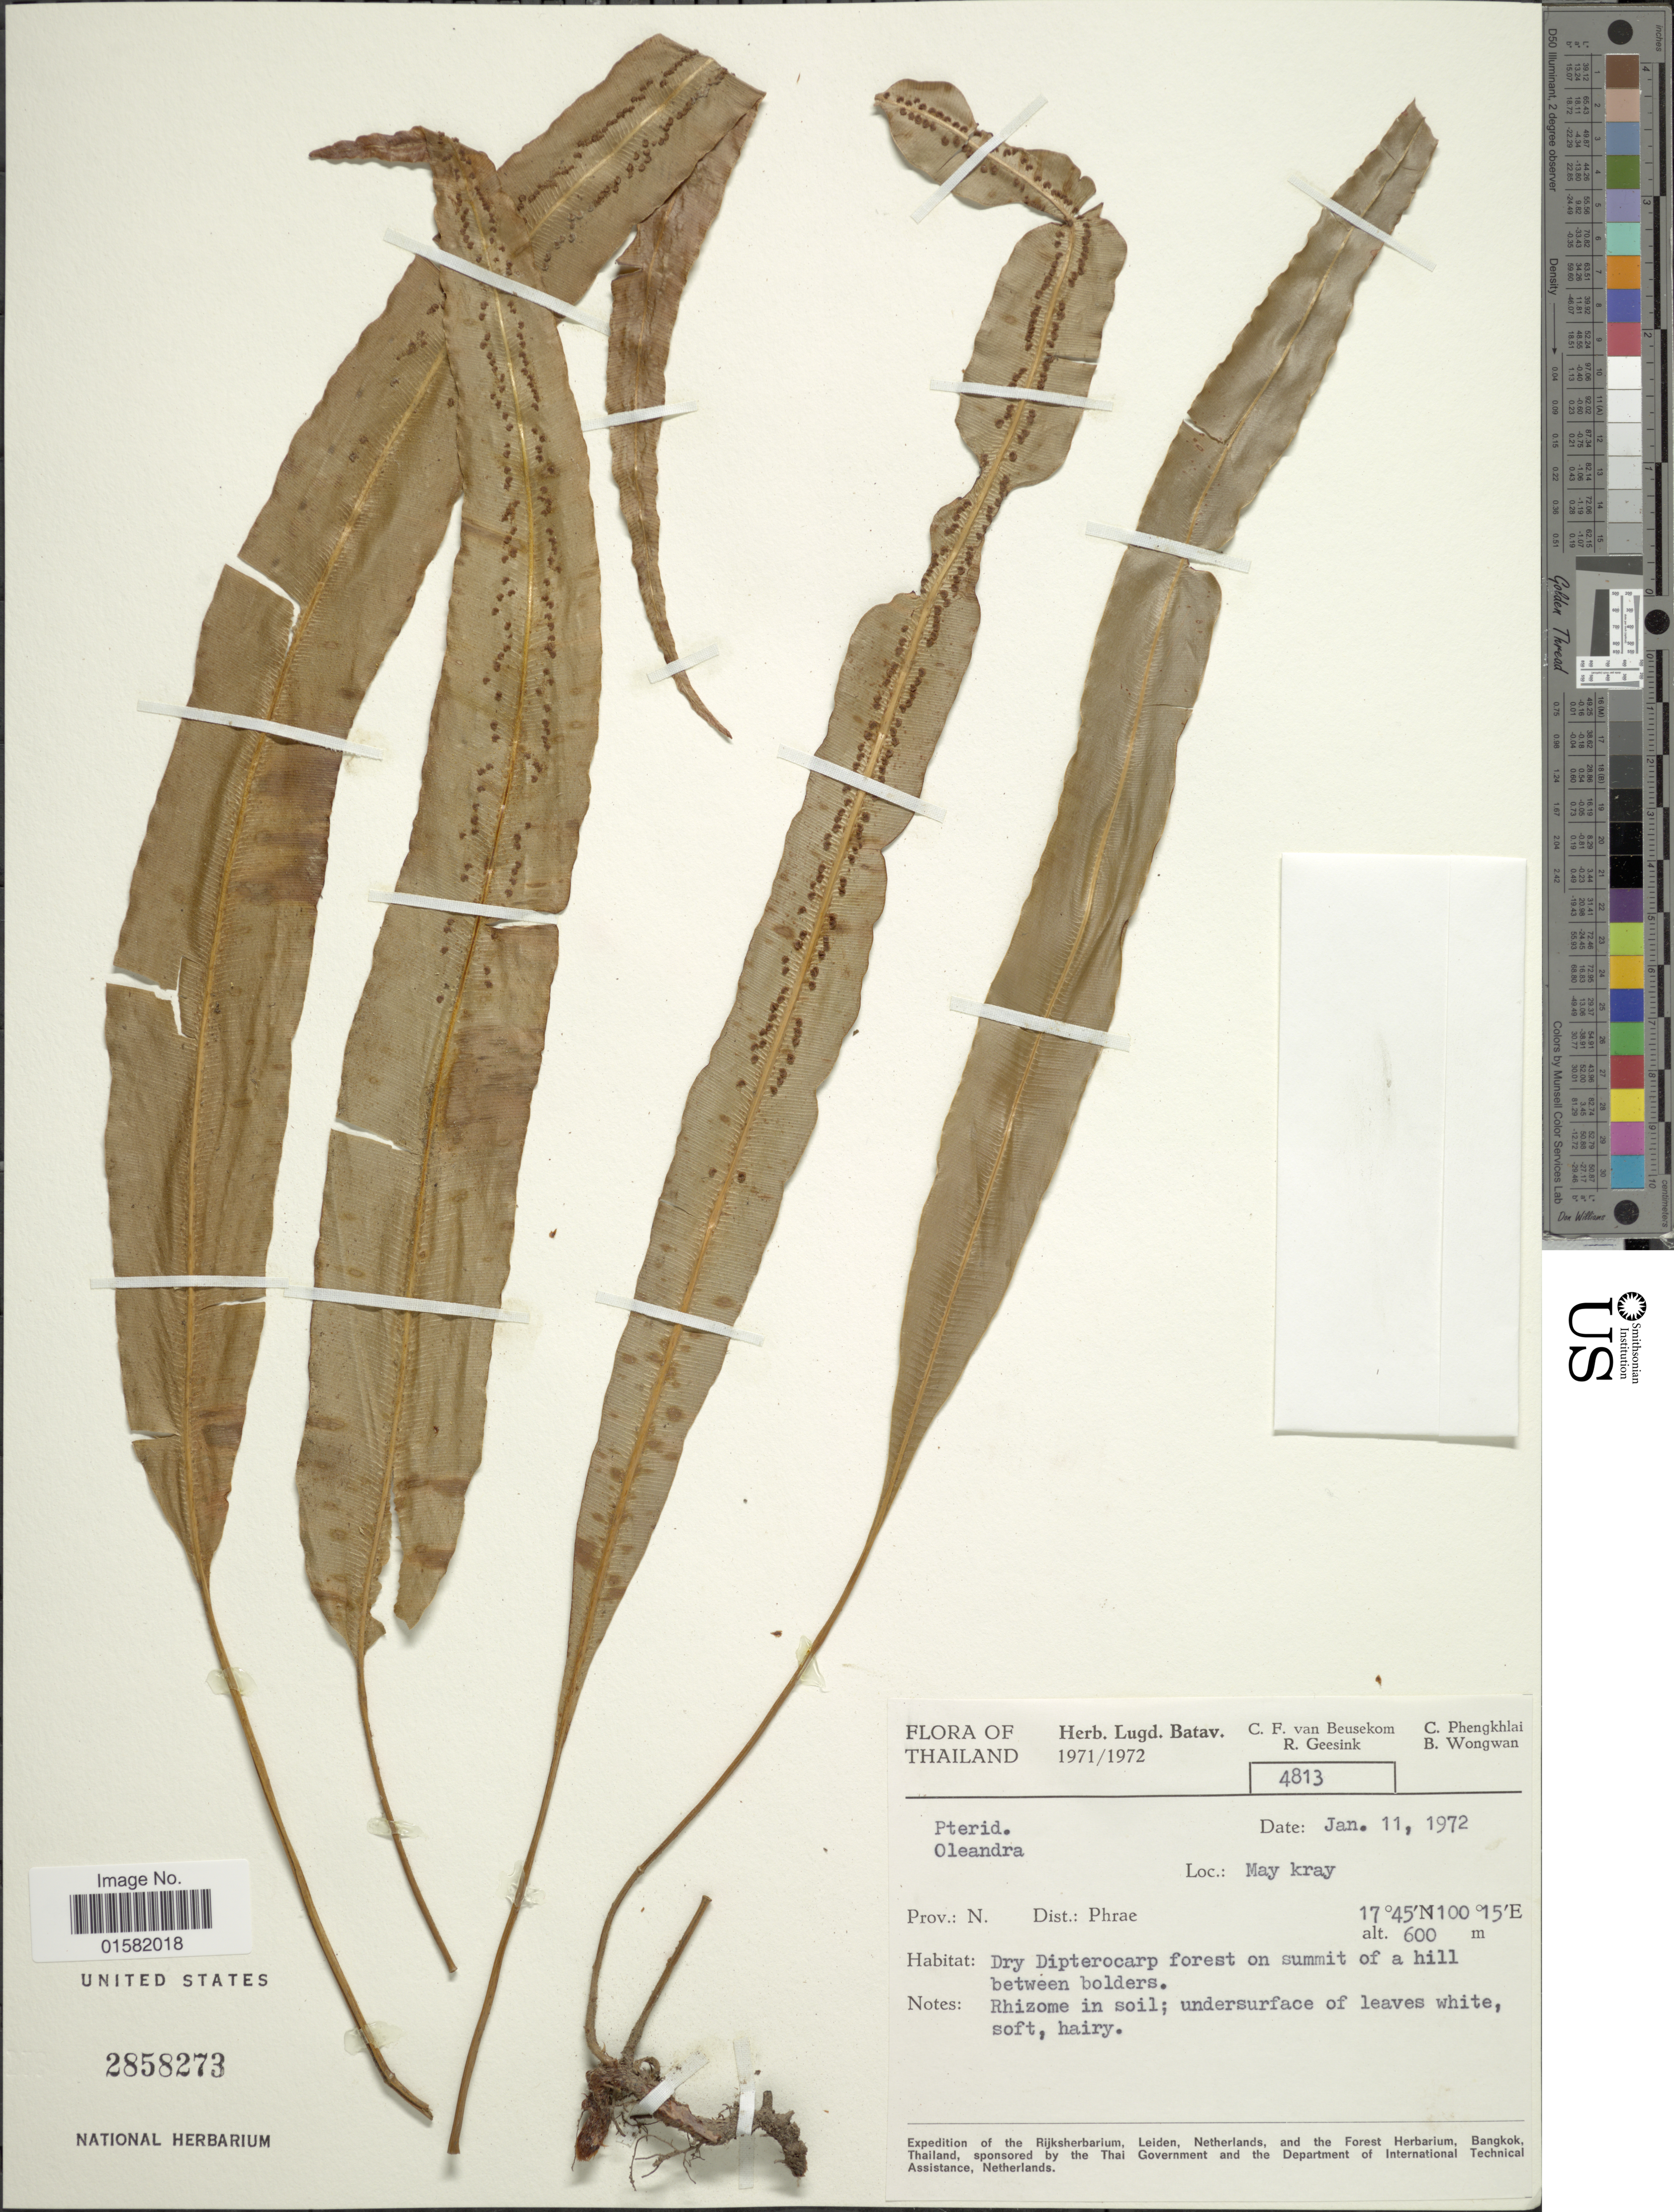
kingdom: Plantae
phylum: Tracheophyta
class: Polypodiopsida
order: Polypodiales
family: Oleandraceae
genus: Oleandra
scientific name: Oleandra sp.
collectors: C. F. Beusekom, C. Phengklai, R. Geesink & B. Wongwan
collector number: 4813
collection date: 1972-01-11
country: Thailand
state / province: Phrae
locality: Thailand, Prov.: N. Dist.: Phrae, Loc.: May kray.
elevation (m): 600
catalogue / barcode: US 2858273